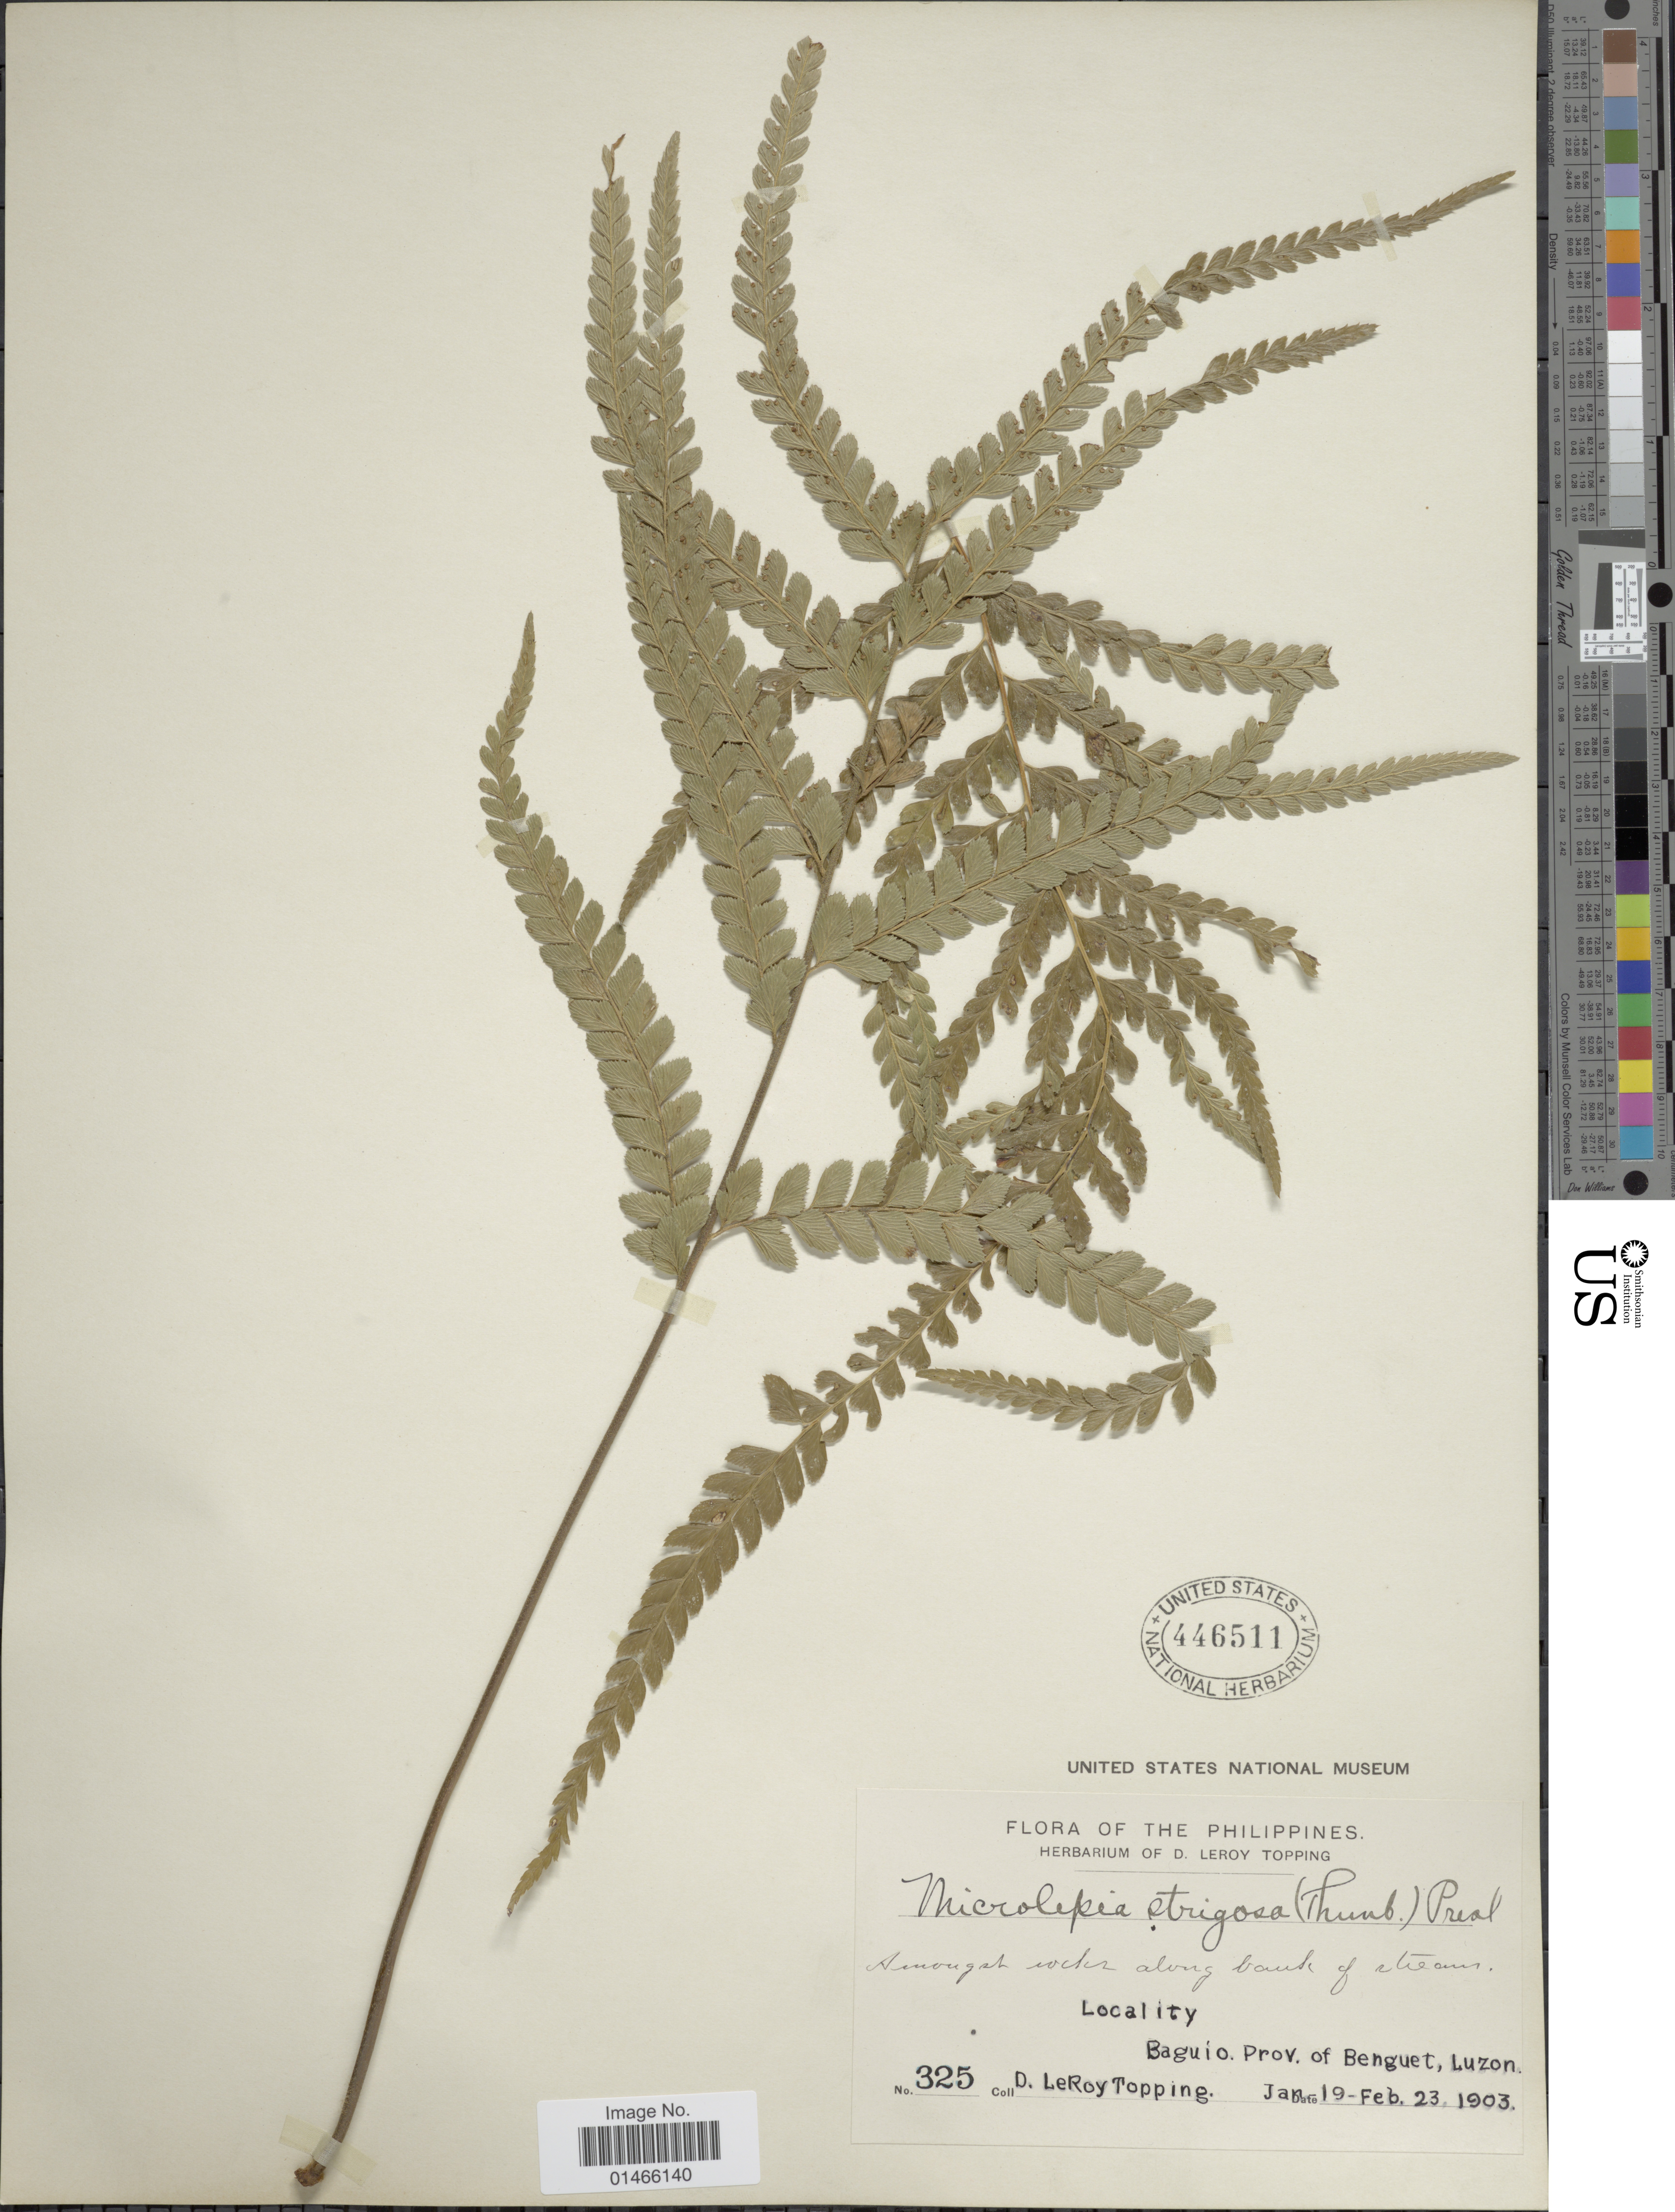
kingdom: Plantae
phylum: Tracheophyta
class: Polypodiopsida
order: Polypodiales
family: Dennstaedtiaceae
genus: Microlepia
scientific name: Microlepia strigosa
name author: (Thunb.) J. Presl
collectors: D. L. Topping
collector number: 325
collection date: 1903-01-19/1903-02-23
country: Philippines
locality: Baguio, Prov. Benguet, Luzon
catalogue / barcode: US 446511